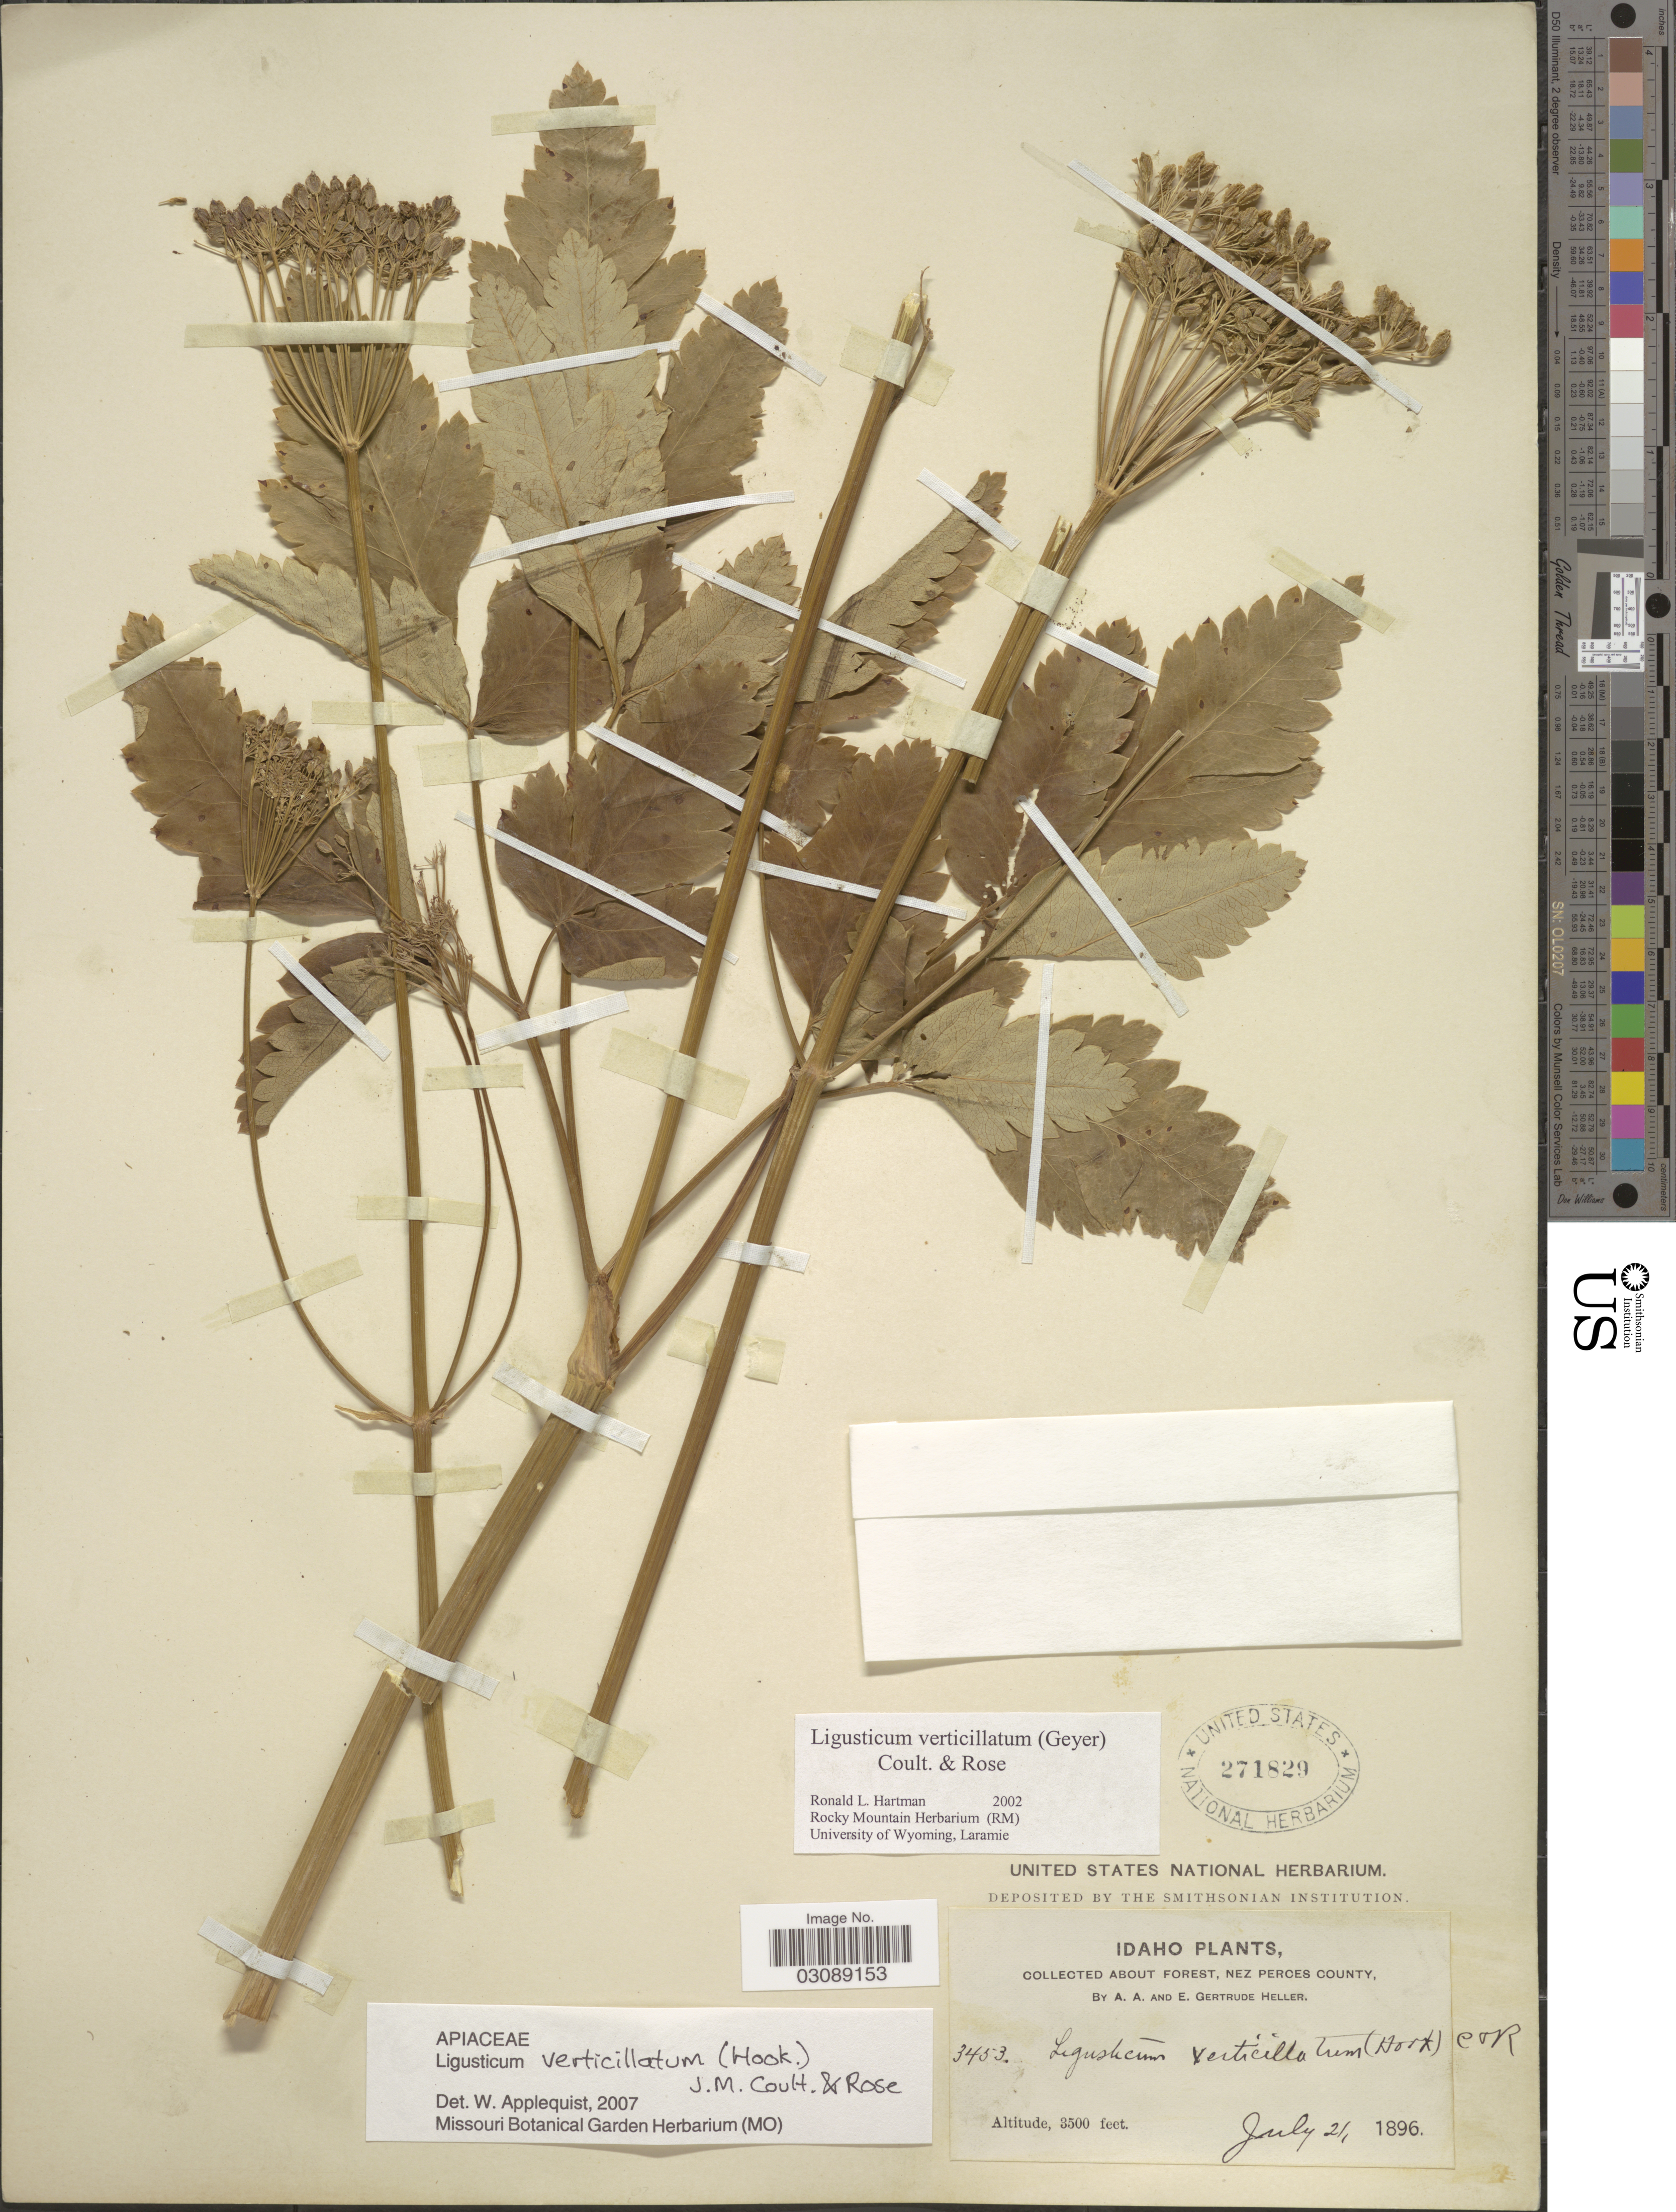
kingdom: Plantae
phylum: Tracheophyta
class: Magnoliopsida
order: Apiales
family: Apiaceae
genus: Ligusticum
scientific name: Ligusticum verticillatum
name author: (Hook.) J.M. Coult. & Rose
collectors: A. A. Heller & E. G. Heller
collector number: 3453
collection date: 1896-07-21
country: United States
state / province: Idaho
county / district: Nez Perce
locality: About forest.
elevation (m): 1067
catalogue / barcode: US 271829